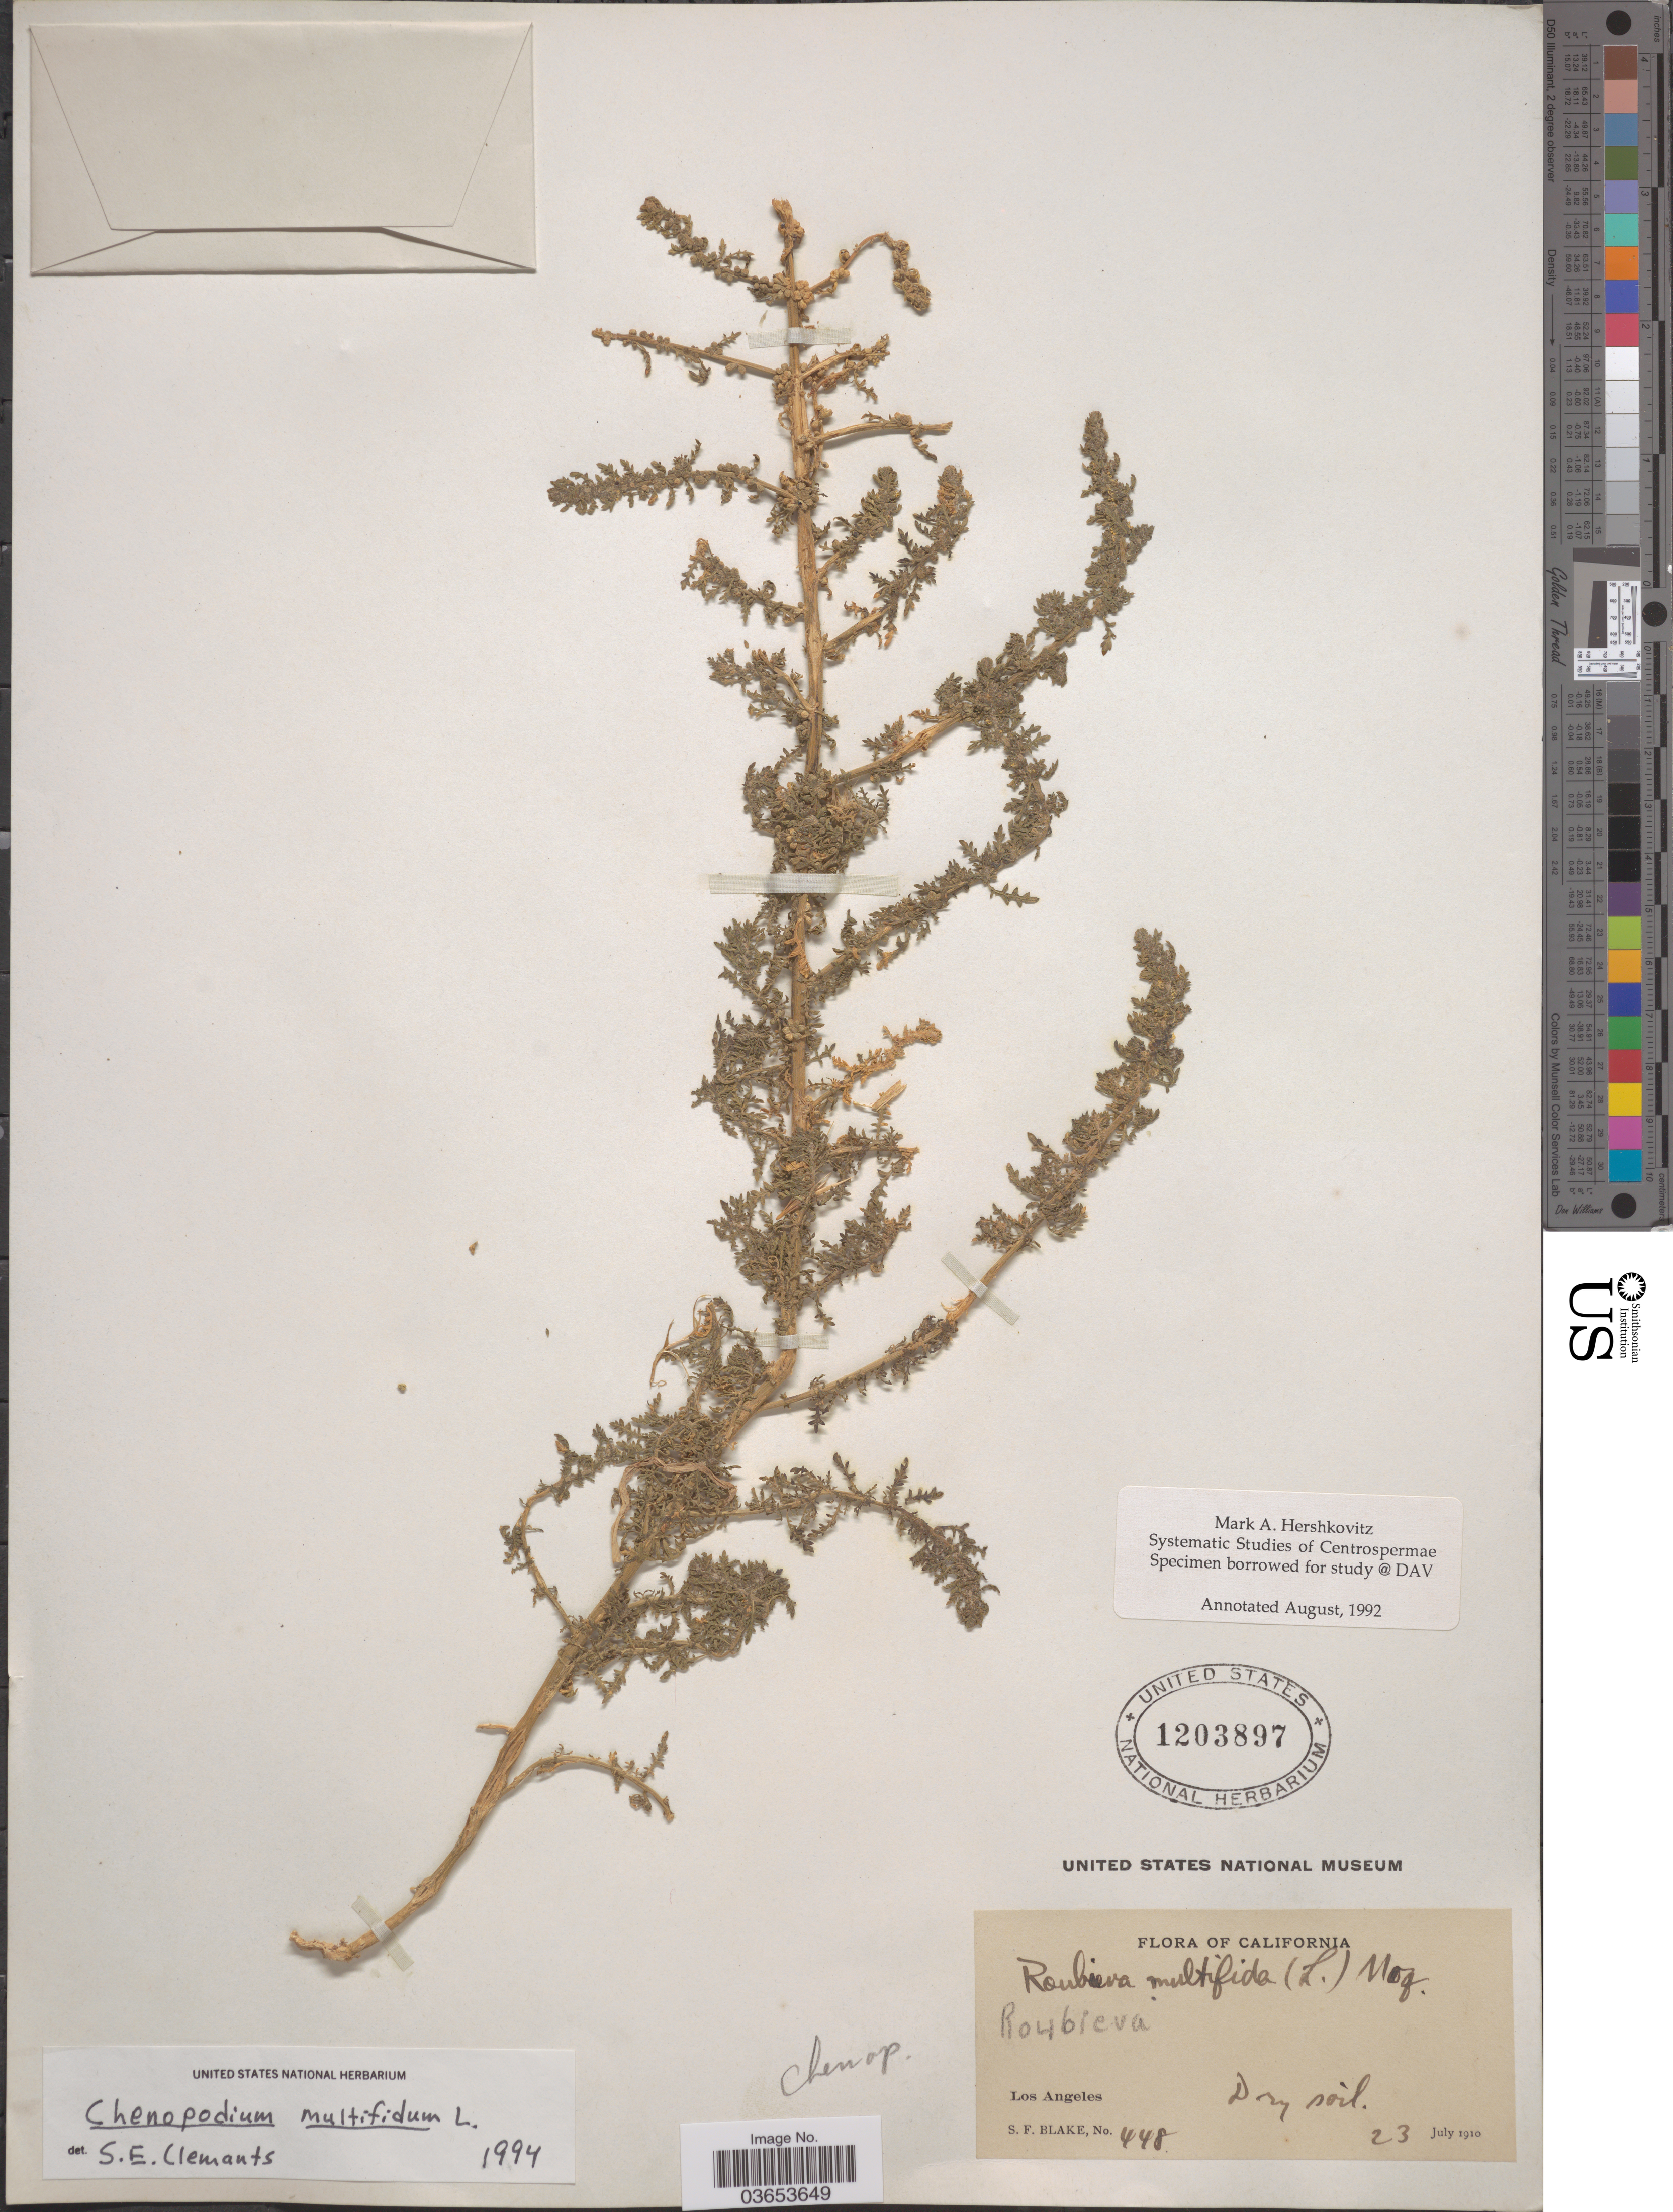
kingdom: Plantae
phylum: Tracheophyta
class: Magnoliopsida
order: Caryophyllales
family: Amaranthaceae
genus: Chenopodium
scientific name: Chenopodium multifidum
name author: L.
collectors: S. Blake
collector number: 448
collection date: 1910-07-23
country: United States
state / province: California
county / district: Los Angeles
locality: Los Angeles.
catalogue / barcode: US 1203897